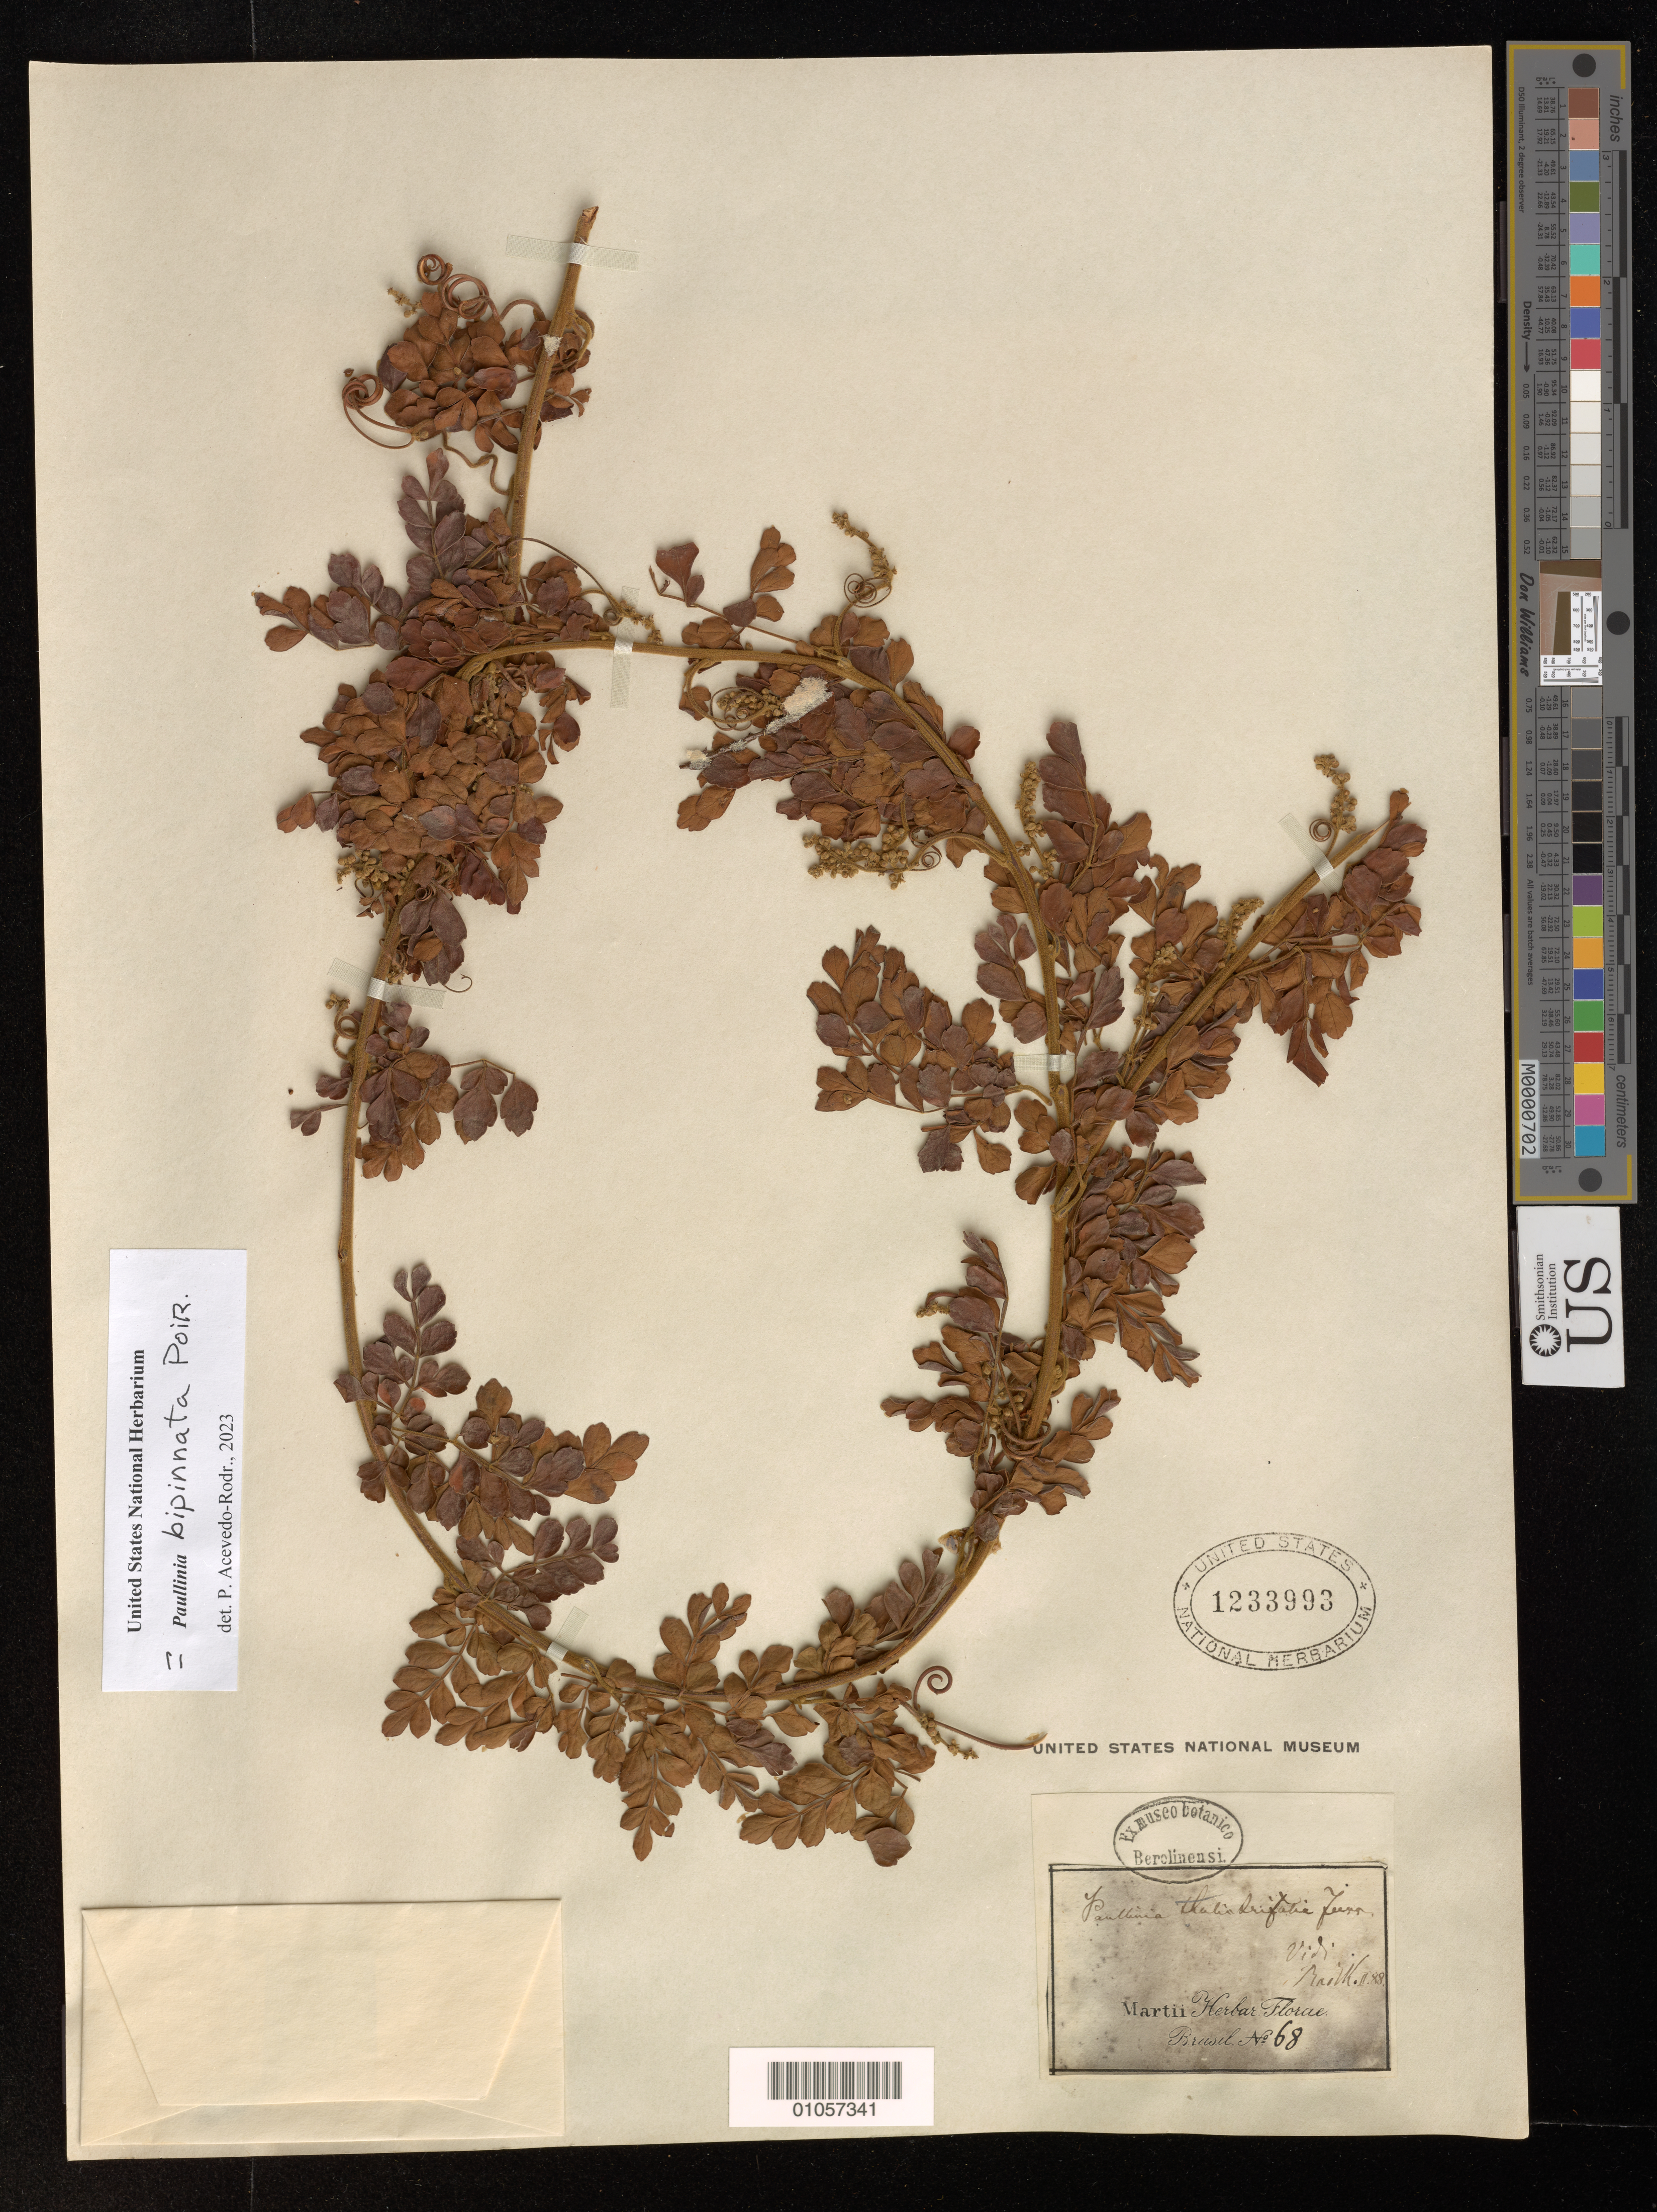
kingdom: Plantae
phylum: Tracheophyta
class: Magnoliopsida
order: Sapindales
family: Sapindaceae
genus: Paullinia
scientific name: Paullinia bipinnata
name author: Poir.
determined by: Acevedo-Rodríguez, P., (BOT), Smithsonian Institution - National Museum of Natural History (UNITED STATES)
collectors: ex Mart. Herb. Fl.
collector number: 68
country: Brazil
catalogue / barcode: US 1233993